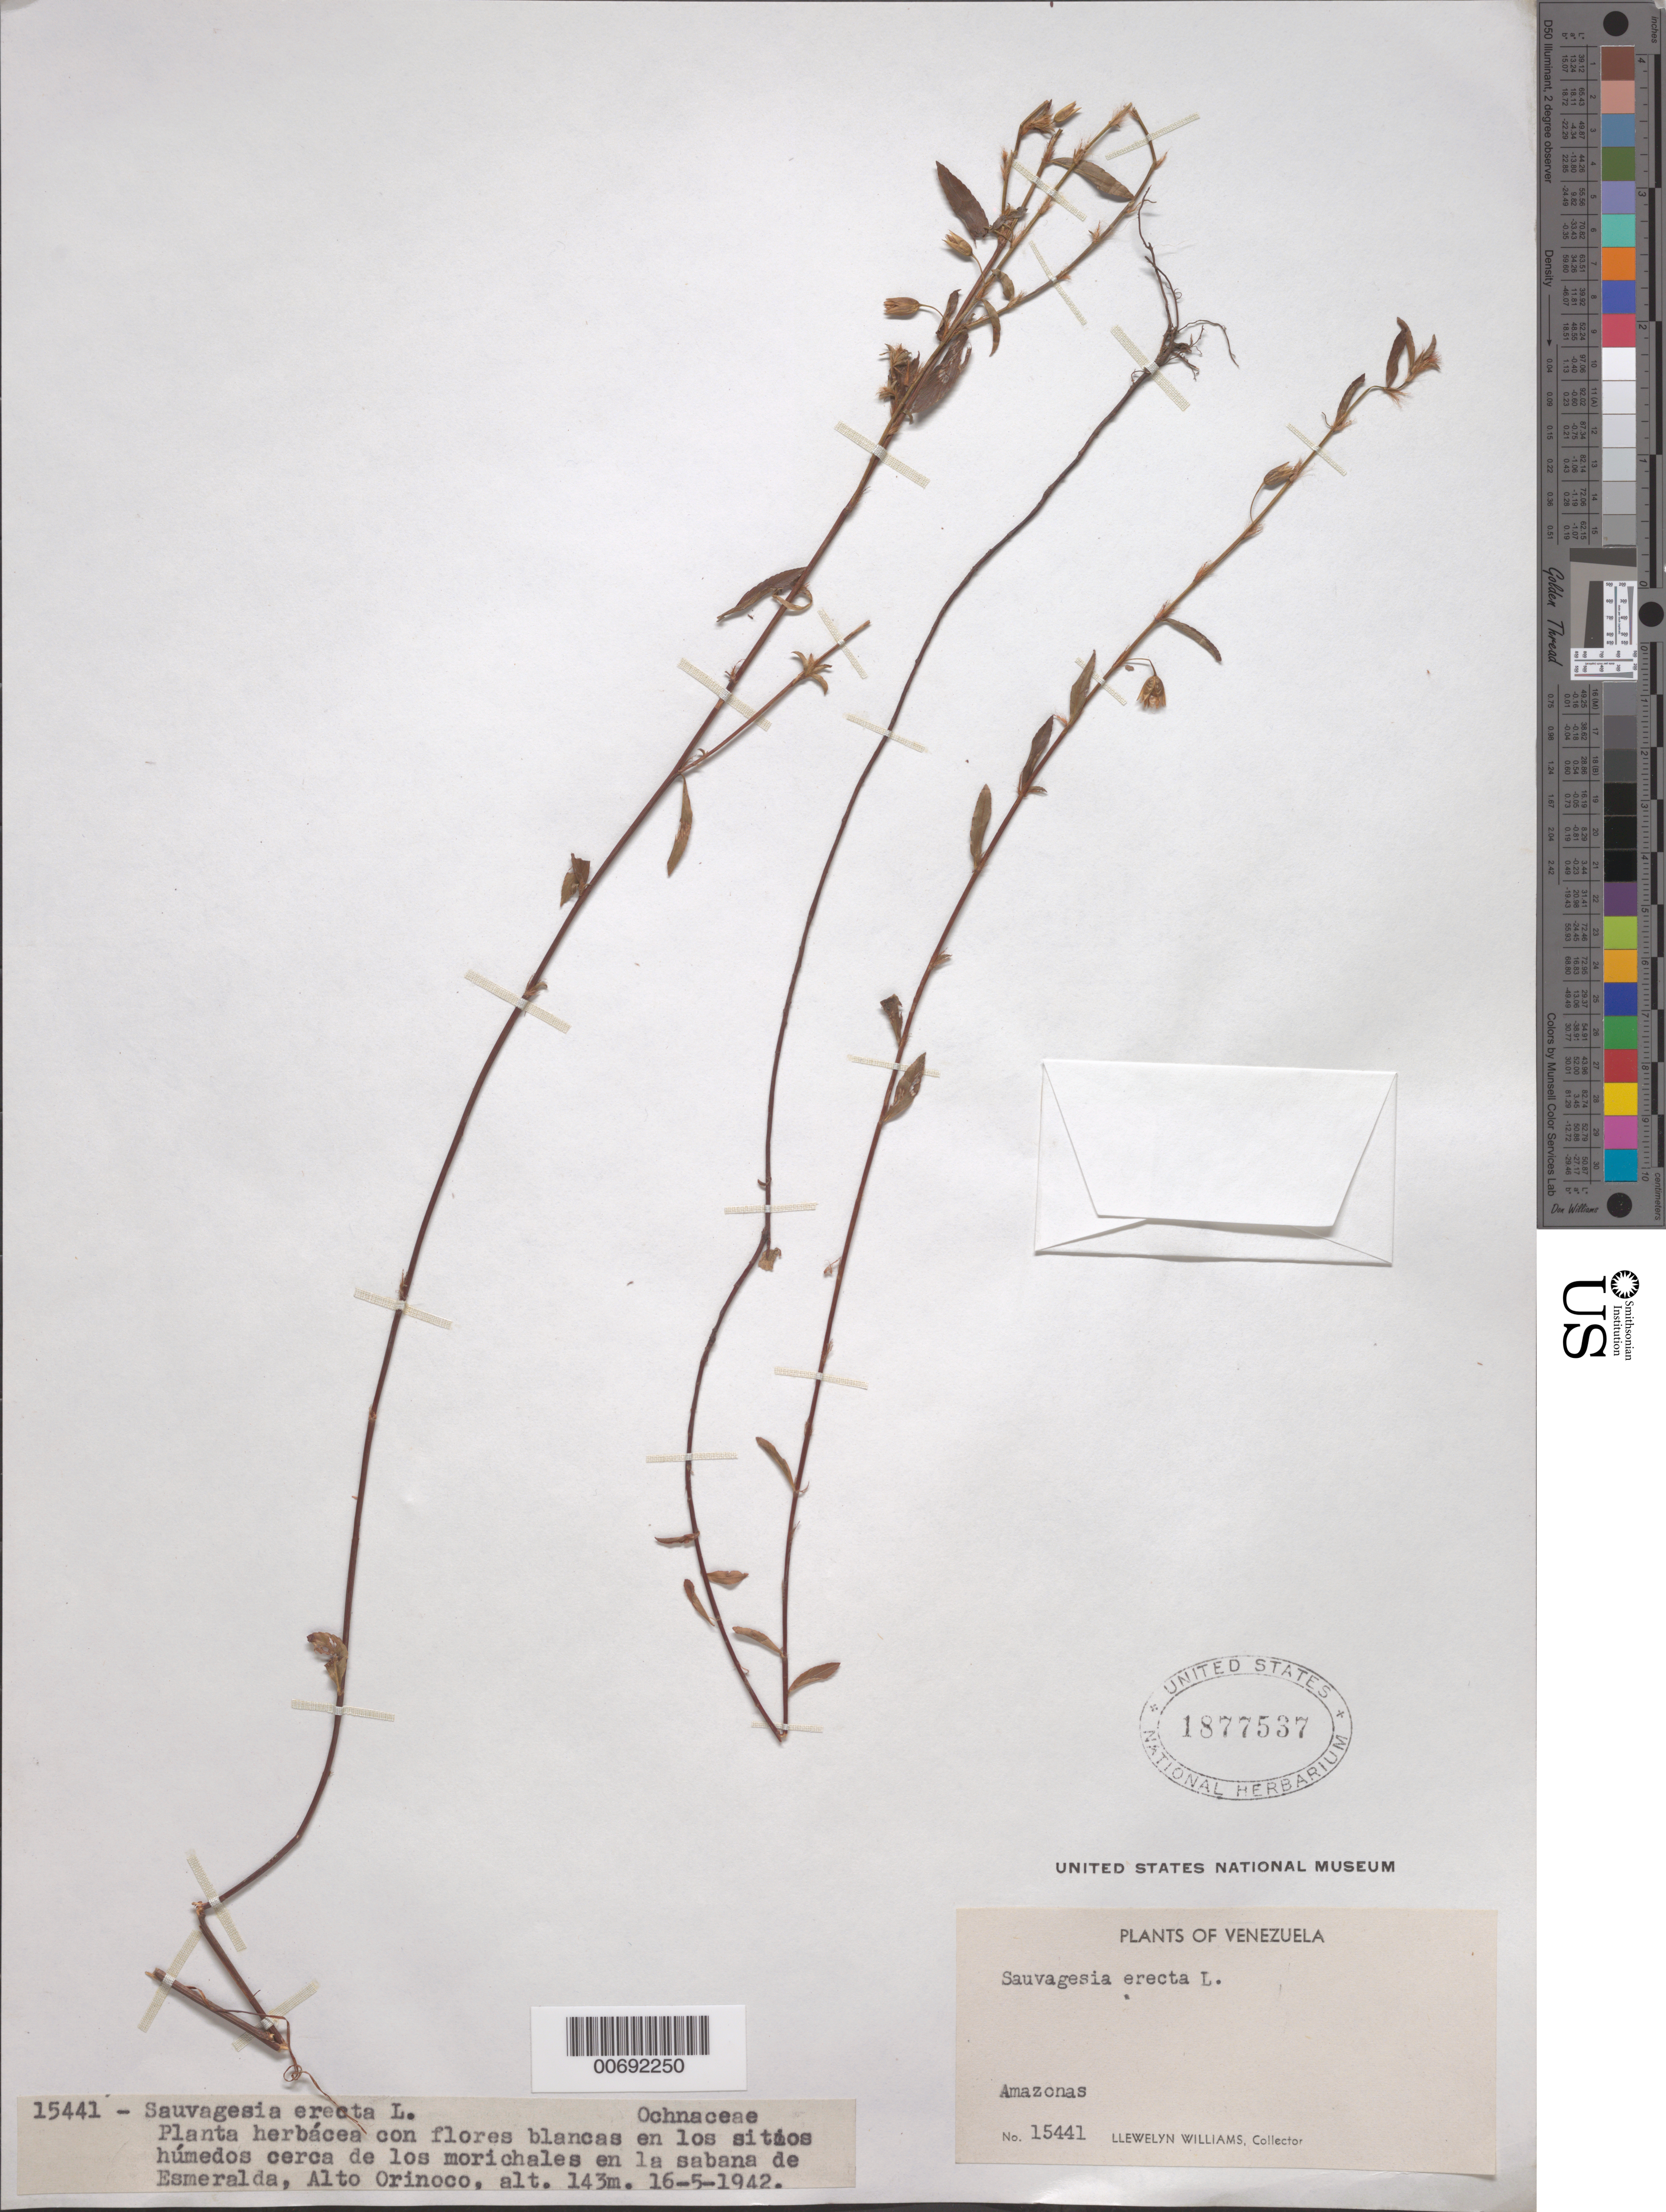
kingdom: Plantae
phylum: Tracheophyta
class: Magnoliopsida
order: Malpighiales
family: Ochnaceae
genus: Sauvagesia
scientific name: Sauvagesia erecta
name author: L.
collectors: Ll. Williams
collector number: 15441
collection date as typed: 16-May-42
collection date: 1942-05-16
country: Venezuela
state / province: Amazonas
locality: Esmeralda, Alto Orinoco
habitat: Sitios humedos cerca de los morichales en la sabana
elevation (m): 143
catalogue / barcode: US 1877537